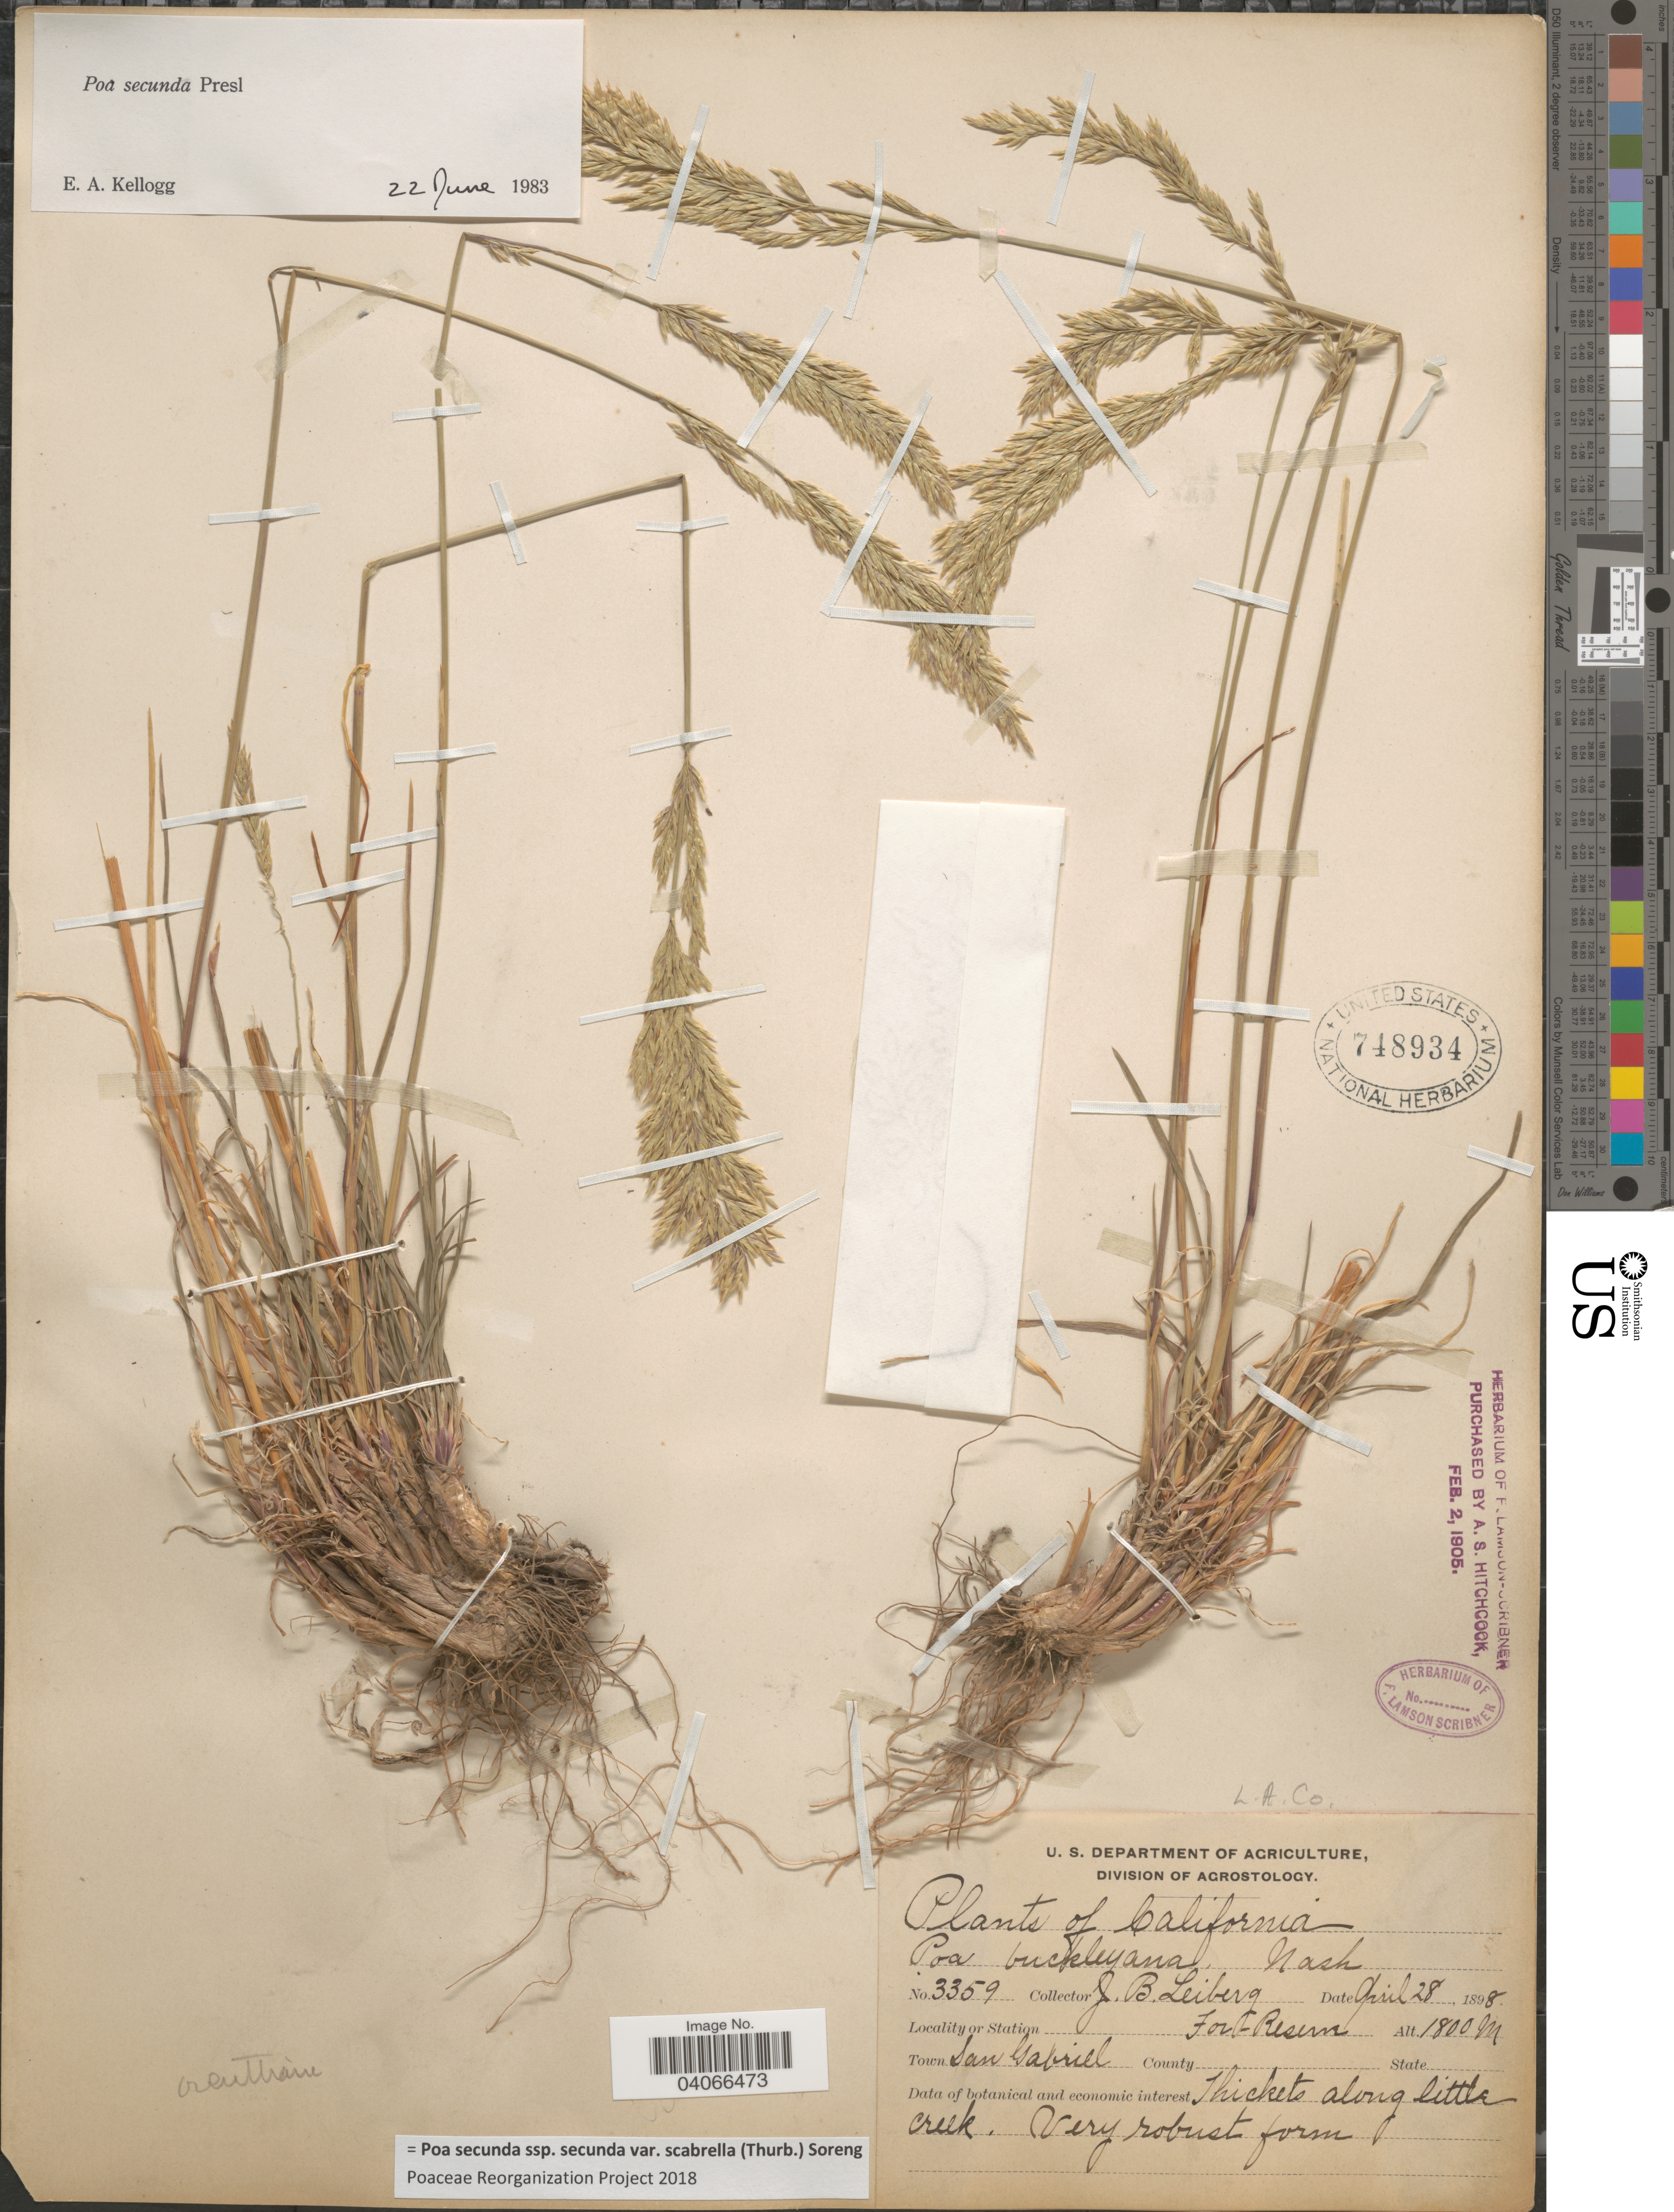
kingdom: Plantae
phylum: Tracheophyta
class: Liliopsida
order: Poales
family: Poaceae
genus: Poa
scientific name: Poa secunda subsp. secunda var. scabrella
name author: (Thurb.) Soreng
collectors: J. B. Leiberg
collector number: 3359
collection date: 1898-04-28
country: United States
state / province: California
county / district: Los Angeles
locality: Fort Reserve. Town San Gabriel. Thickets along little creek. L. A. Co.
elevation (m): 1800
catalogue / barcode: US 748934